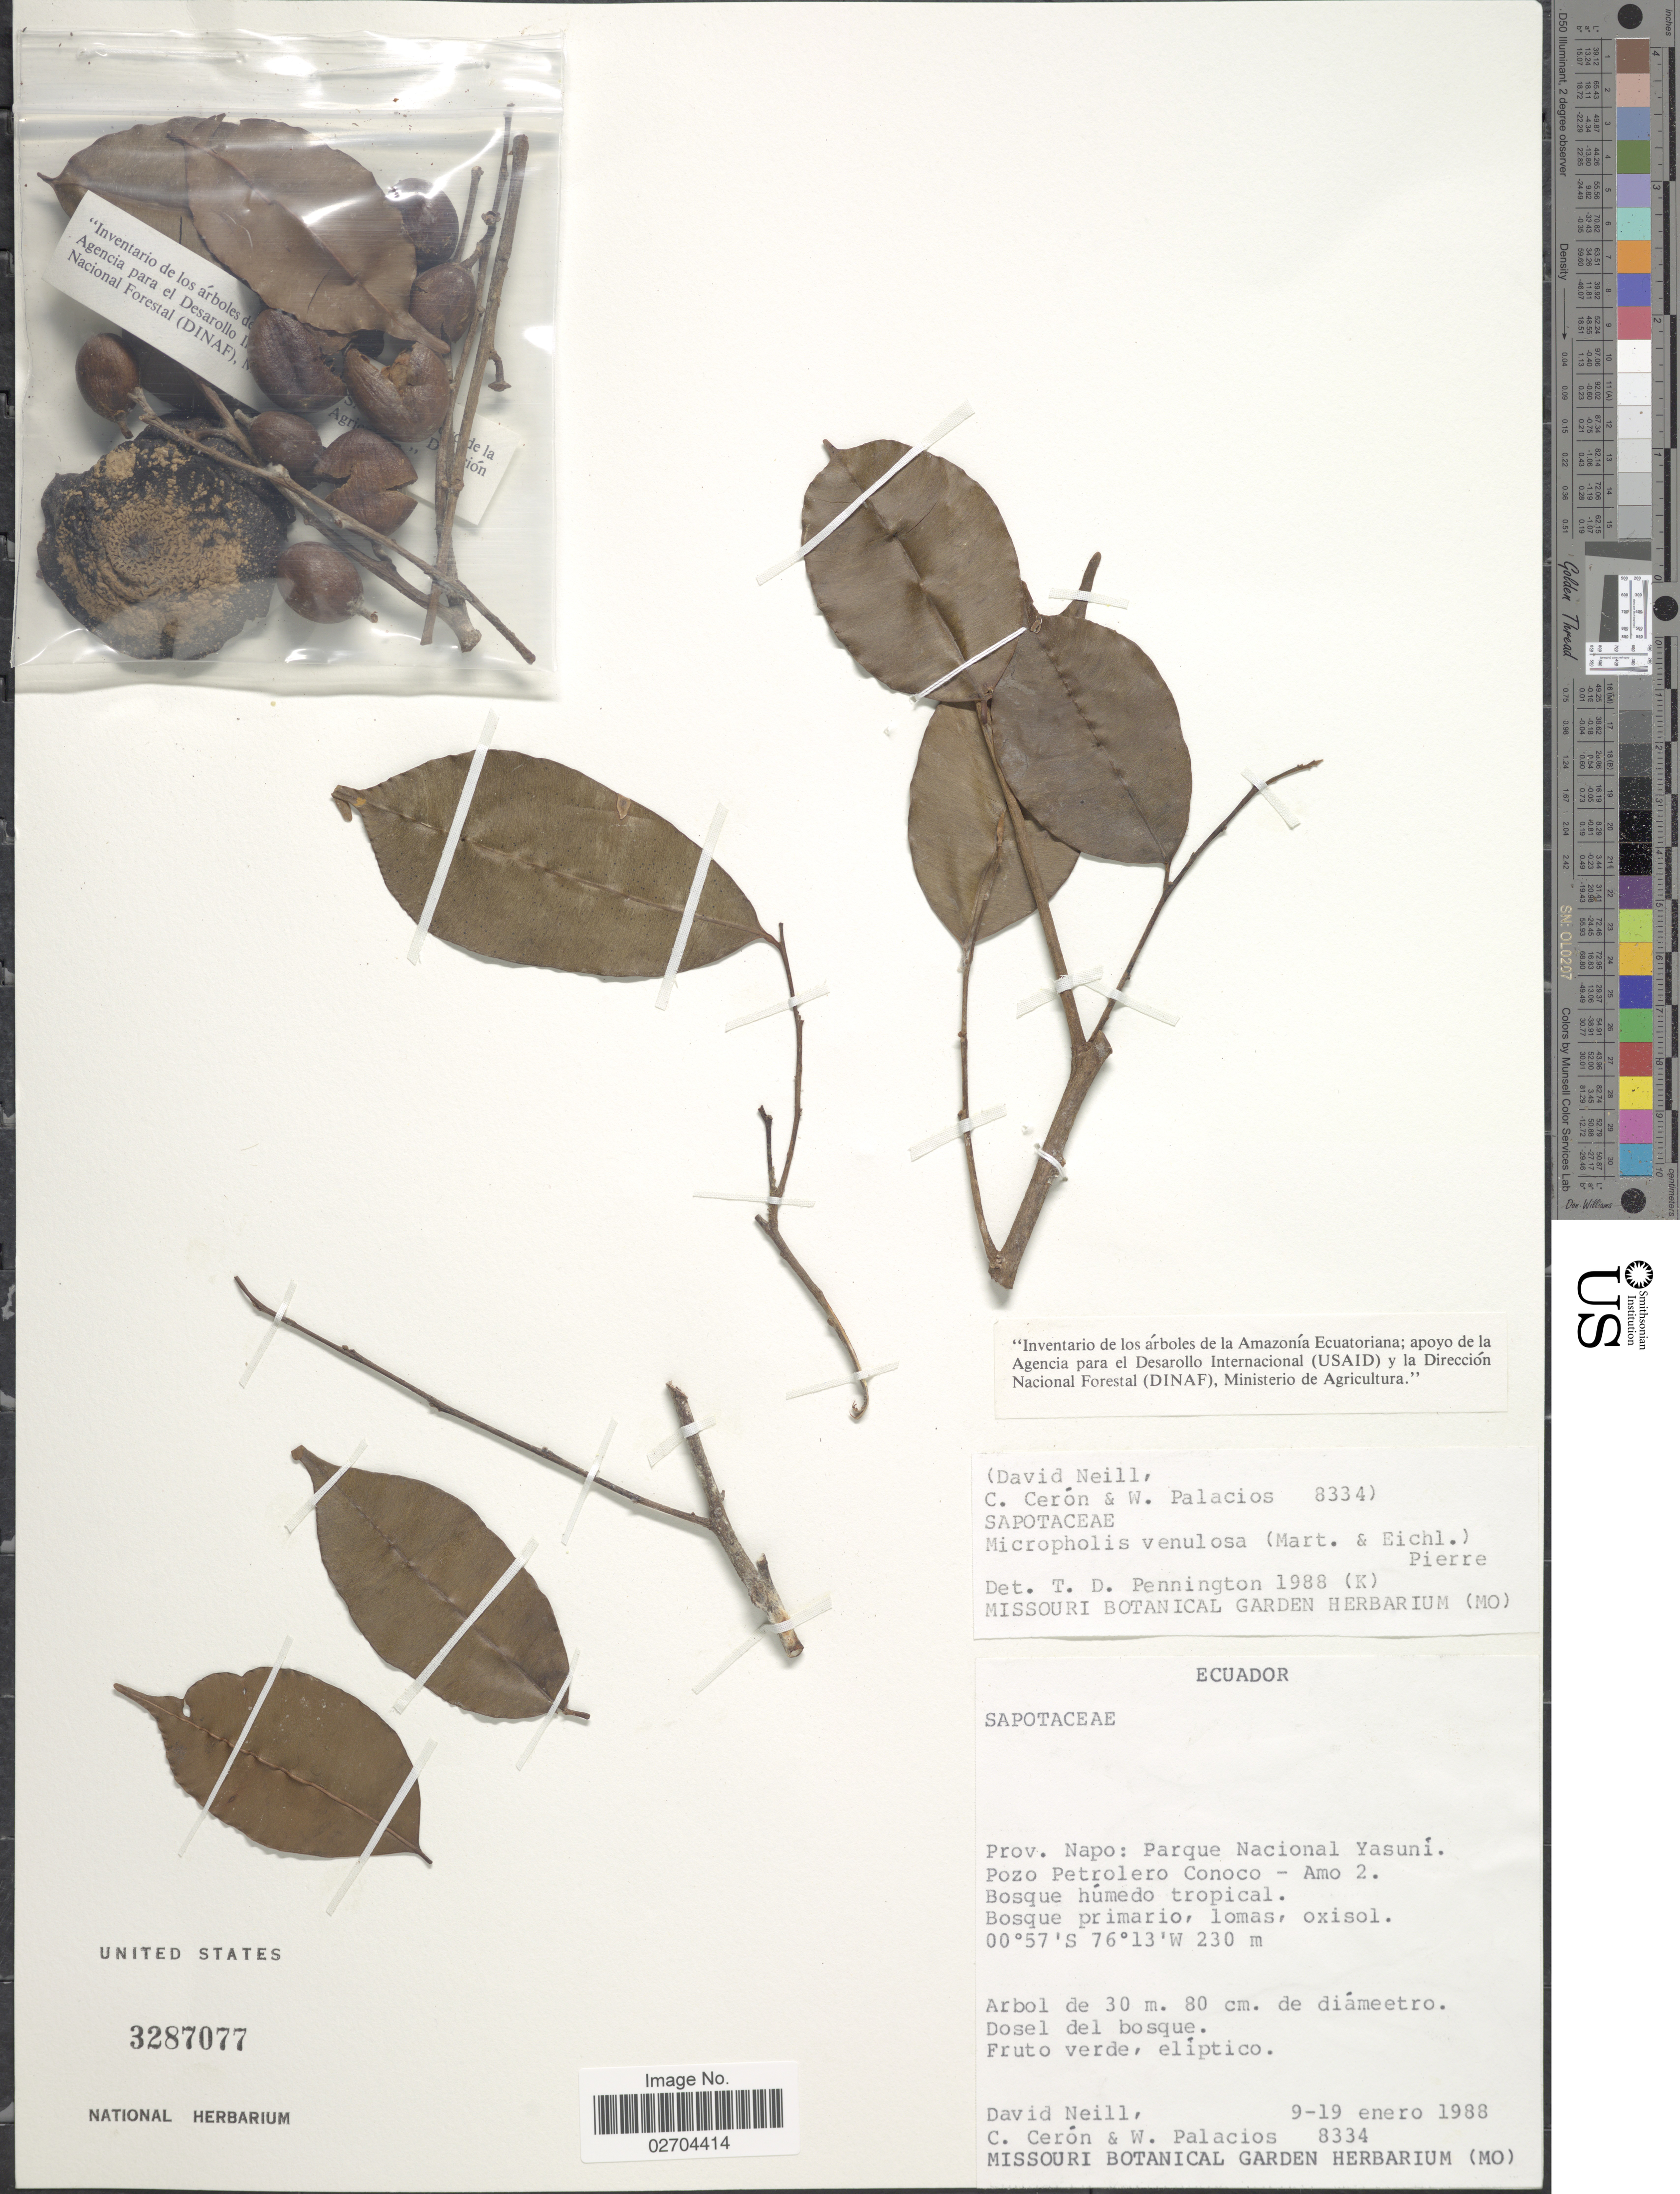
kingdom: Plantae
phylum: Tracheophyta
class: Magnoliopsida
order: Ericales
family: Sapotaceae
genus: Micropholis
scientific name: Micropholis venulosa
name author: (Mart. & Eichler) Pierre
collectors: D. Neill, C. E. Cerón M. & W. Palacios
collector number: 8334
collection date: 1988-01-09/1988-01-19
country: Ecuador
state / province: Napo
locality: Prov. Napo: Parque Nacional Yasuni, Pozo Petrolero Conoco - Amo 2.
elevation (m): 230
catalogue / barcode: US 3287077